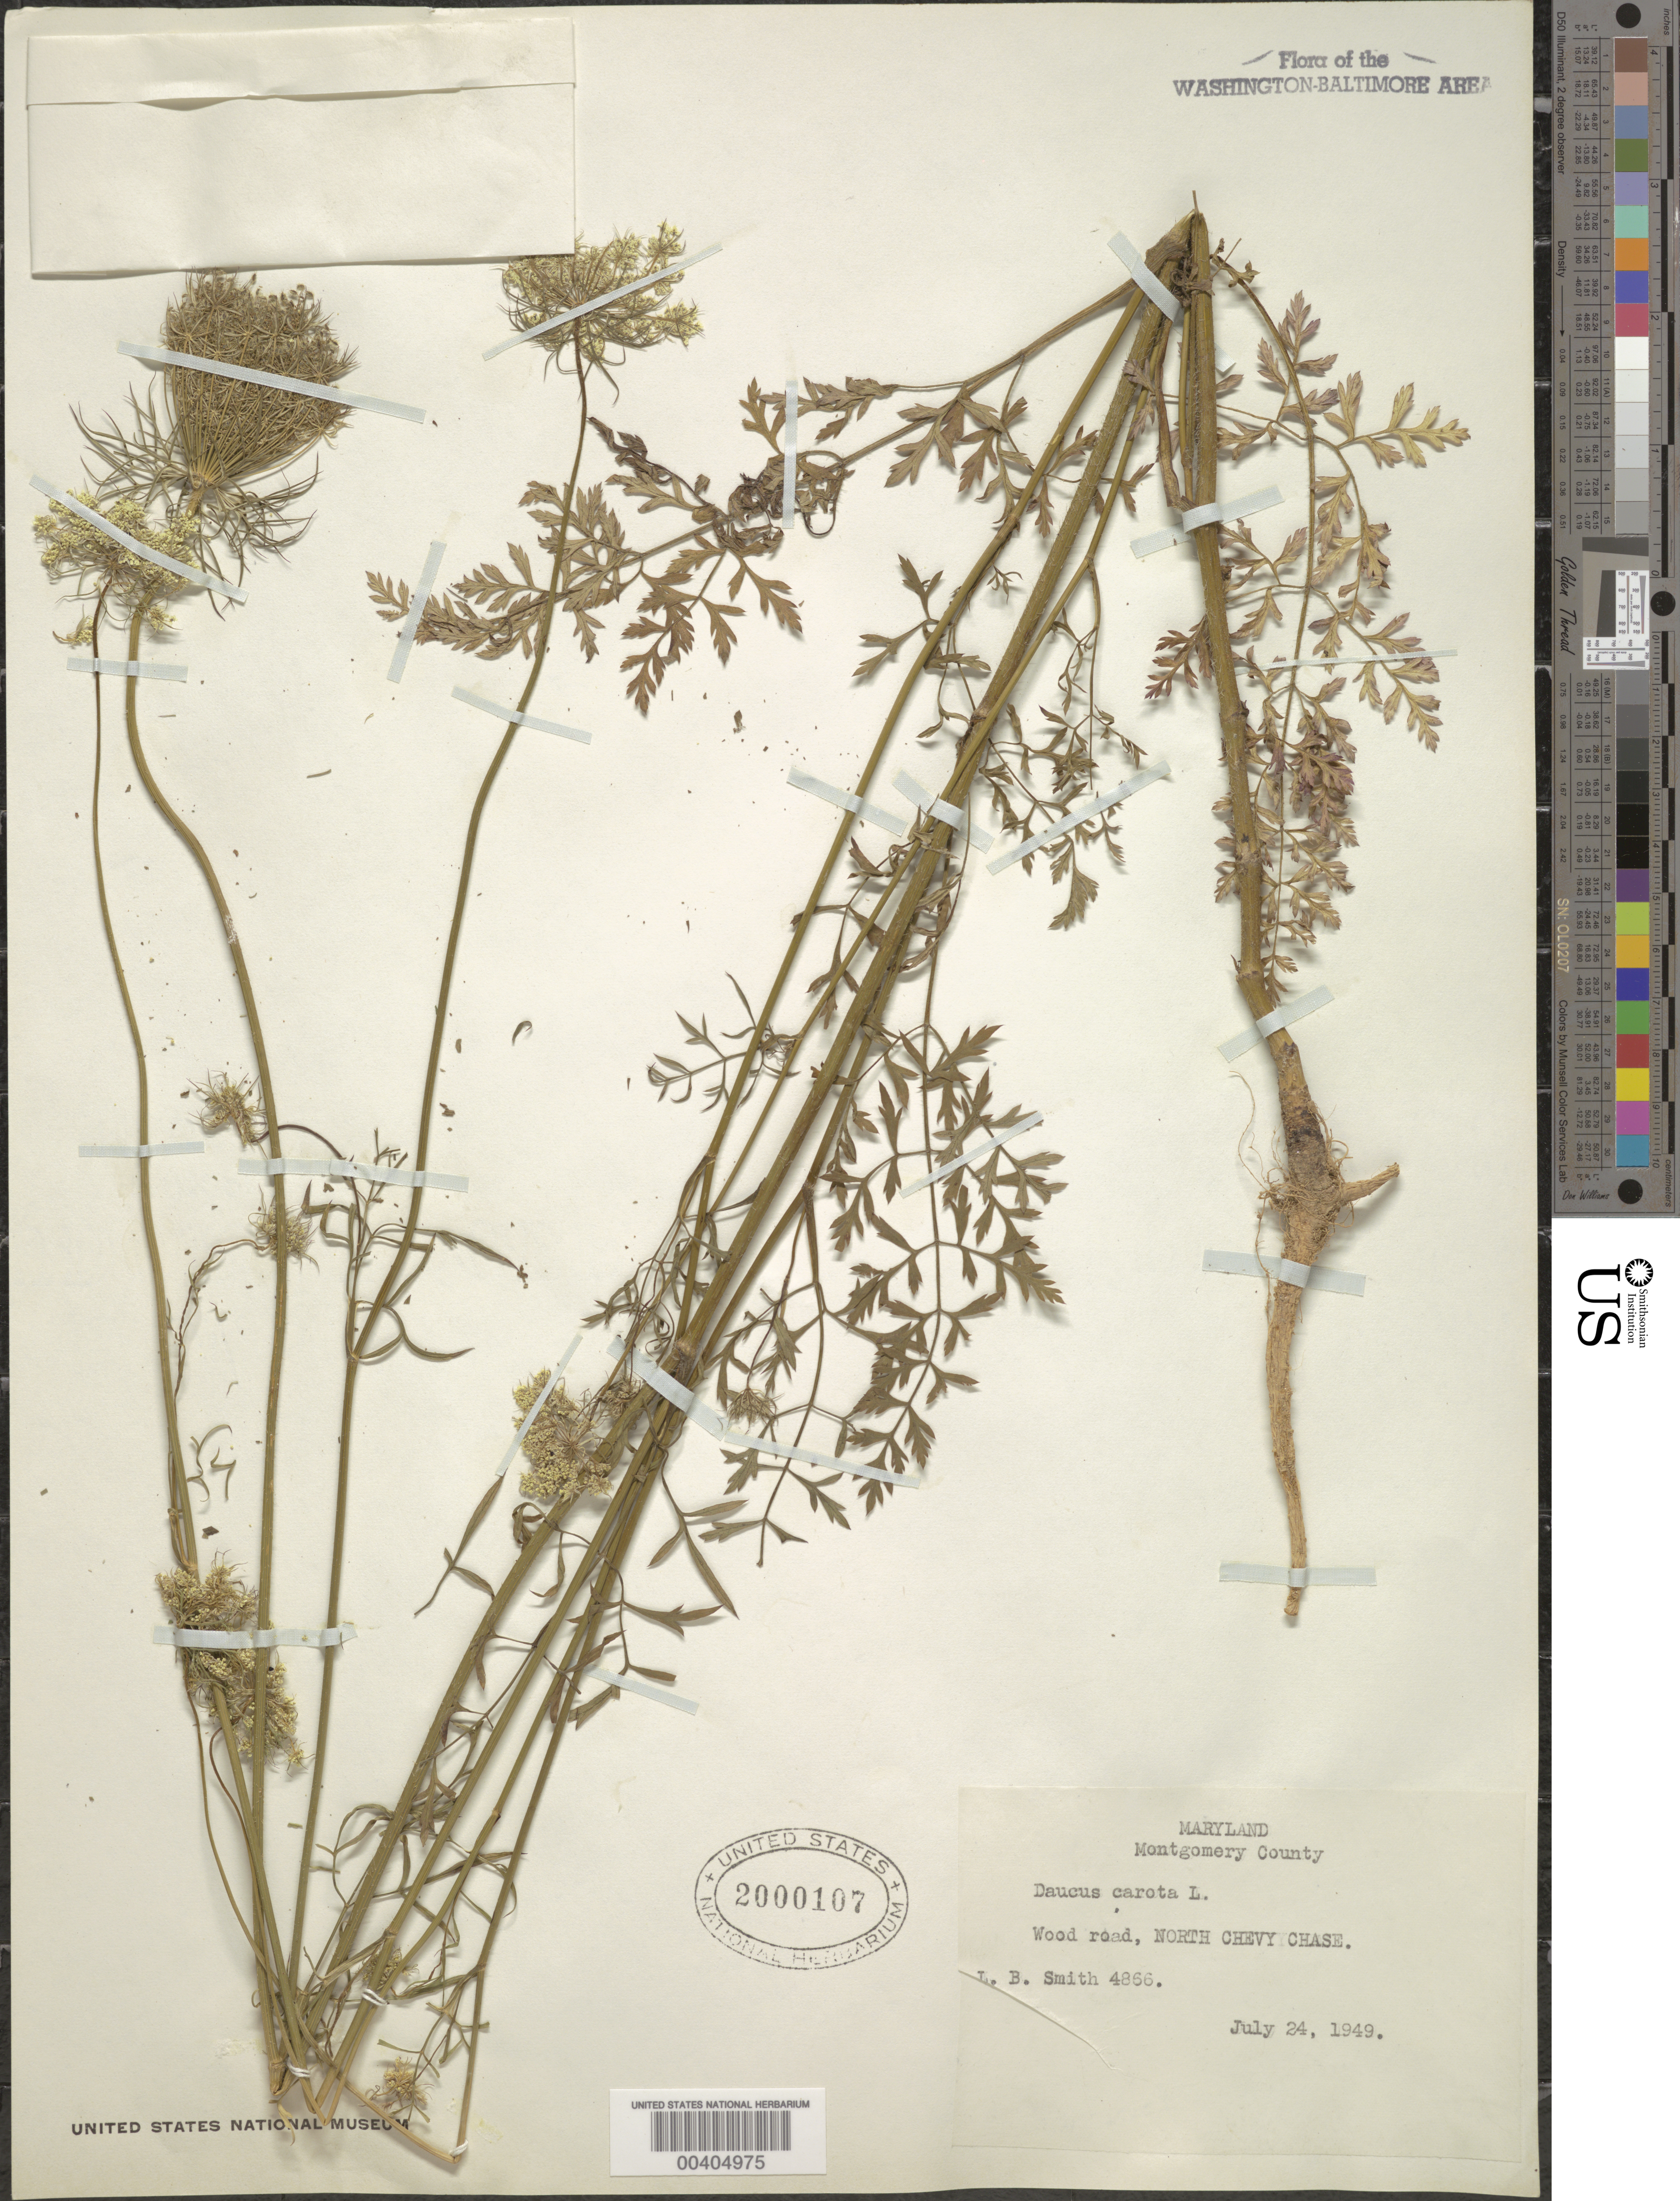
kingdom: Plantae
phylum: Tracheophyta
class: Magnoliopsida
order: Apiales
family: Apiaceae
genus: Daucus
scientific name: Daucus carota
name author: L.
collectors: L. Smith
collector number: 4866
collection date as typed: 24 Jul 1949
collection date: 1949-07-24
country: United States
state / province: Maryland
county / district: Montgomery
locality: North Chevy Chase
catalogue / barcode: US 2000107